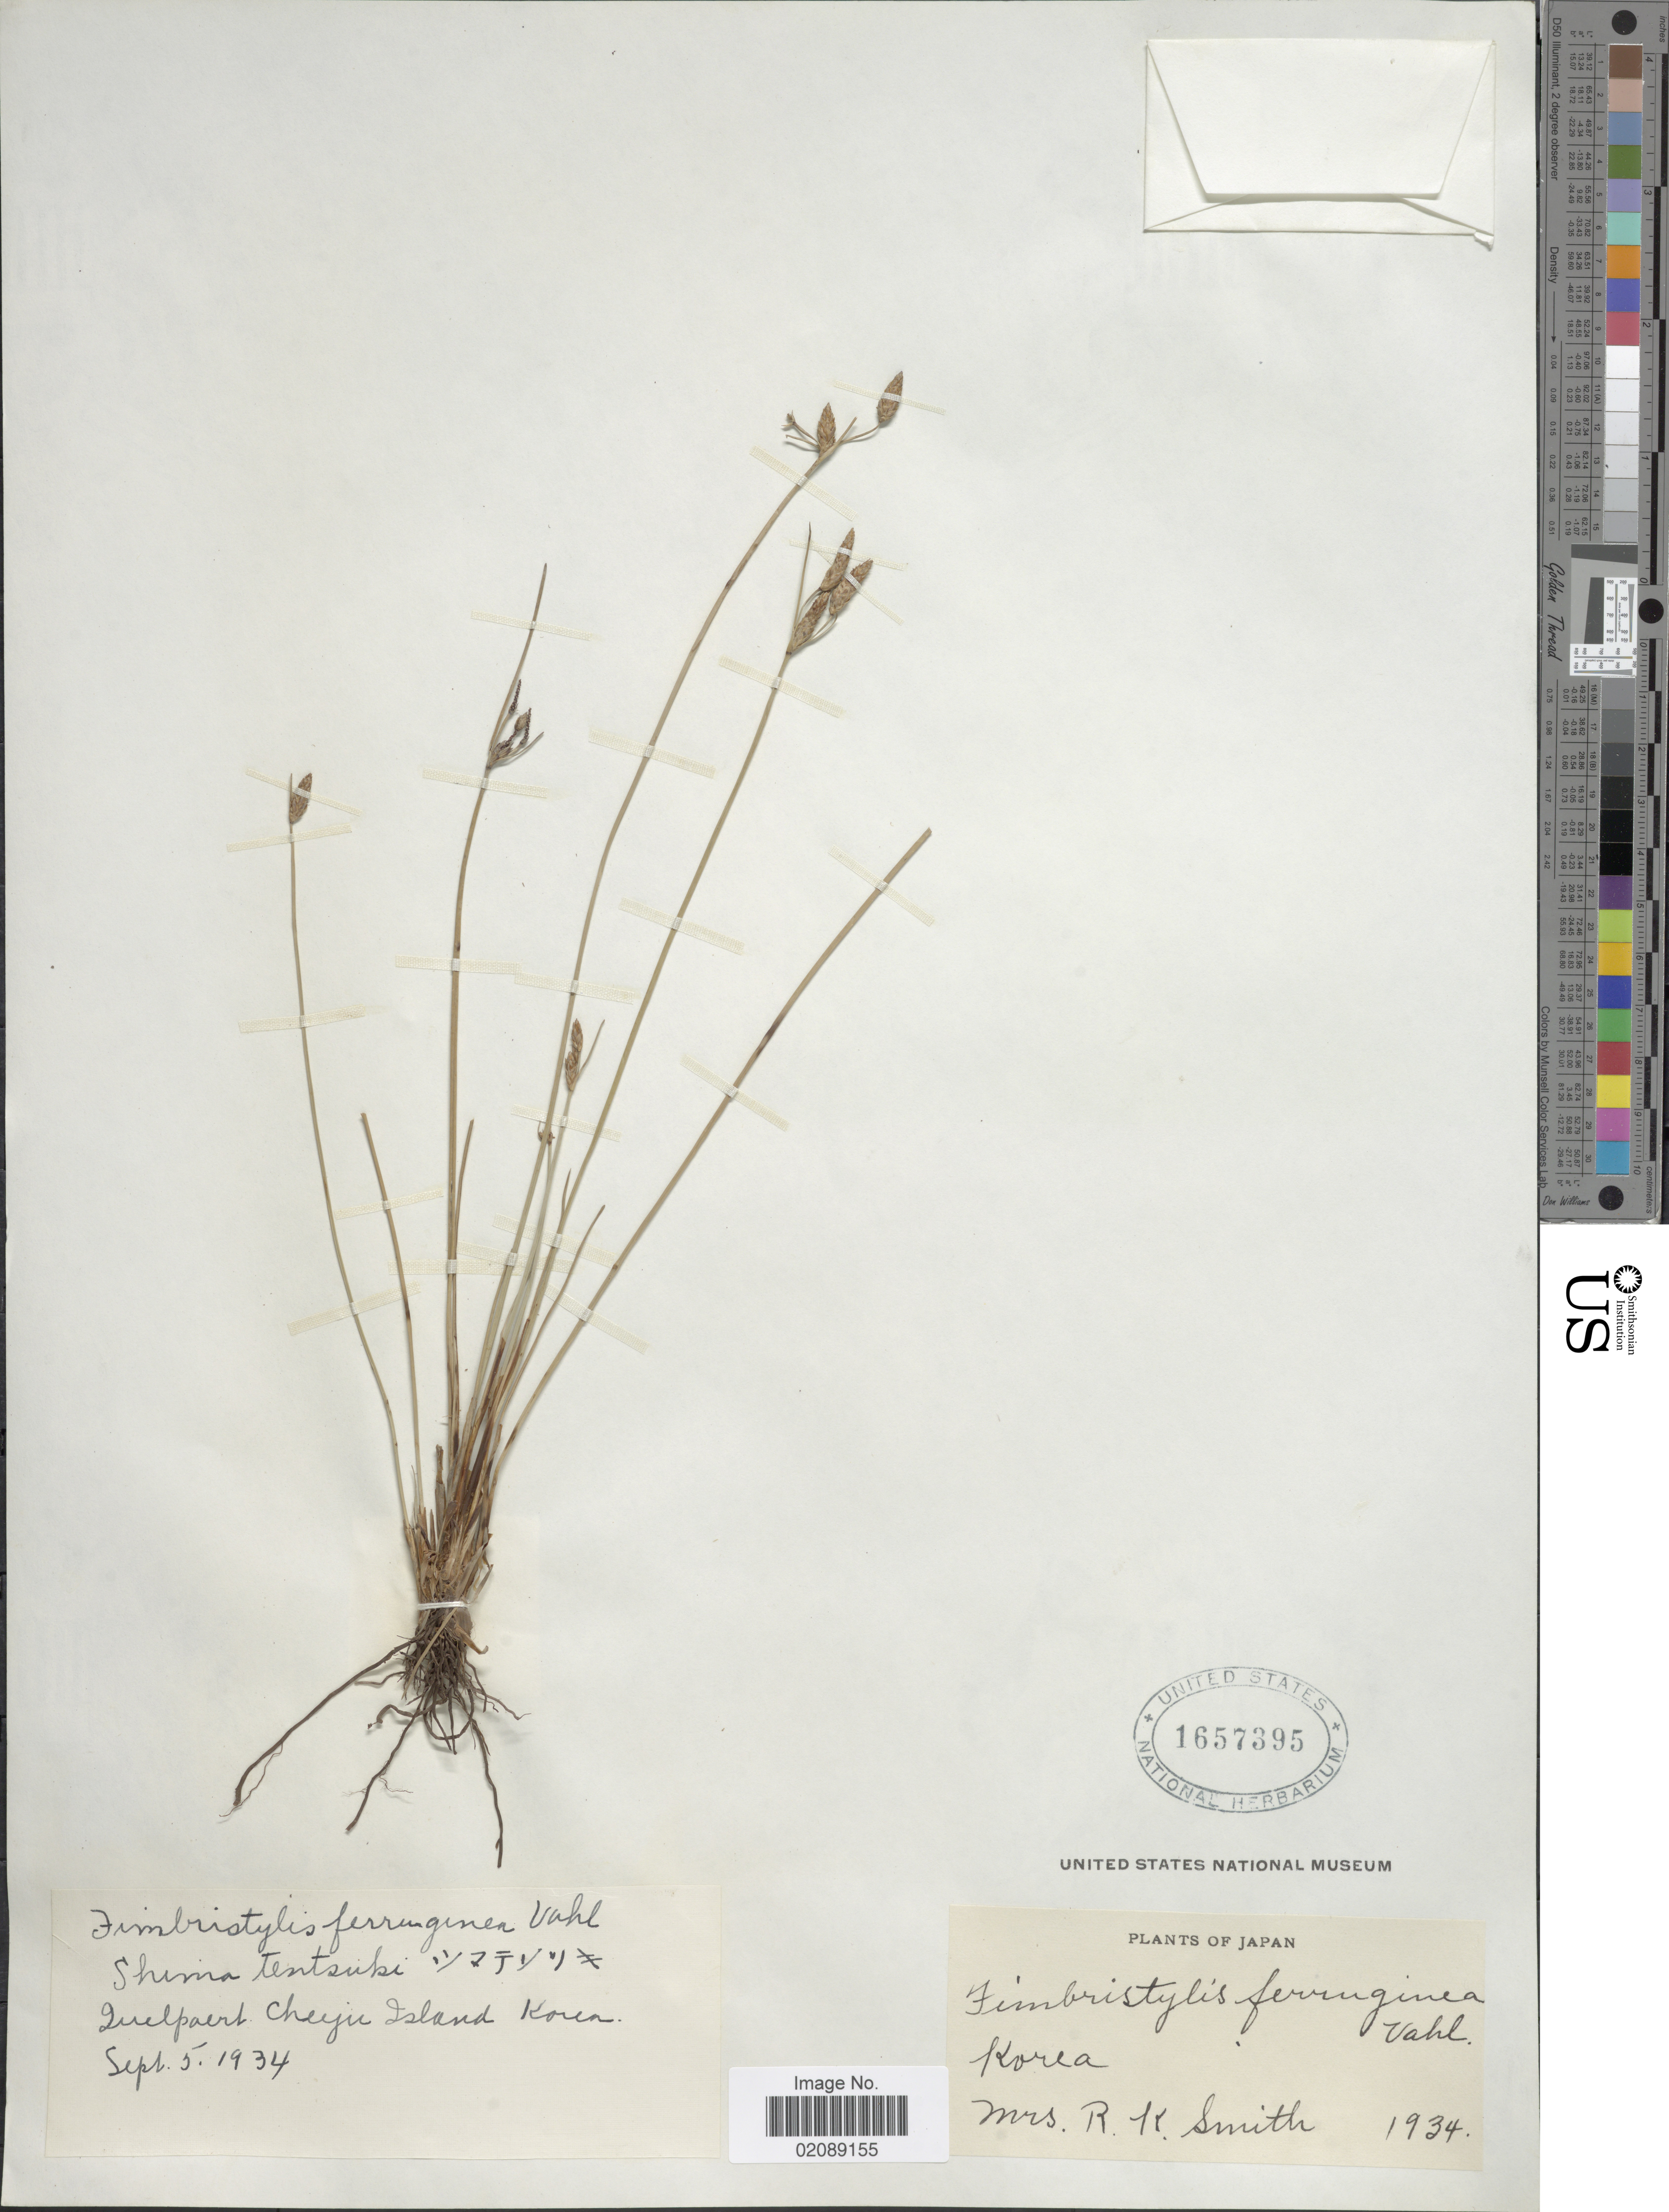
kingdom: Plantae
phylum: Tracheophyta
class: Liliopsida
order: Poales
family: Cyperaceae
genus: Fimbristylis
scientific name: Fimbristylis ferruginea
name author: (L.) Vahl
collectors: Mrs. R. K. Smith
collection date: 1934-09-05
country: South Korea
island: Jeju Island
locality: Shima tensuki, Zuelpaert Cheju Island Korea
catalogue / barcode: US 1657395